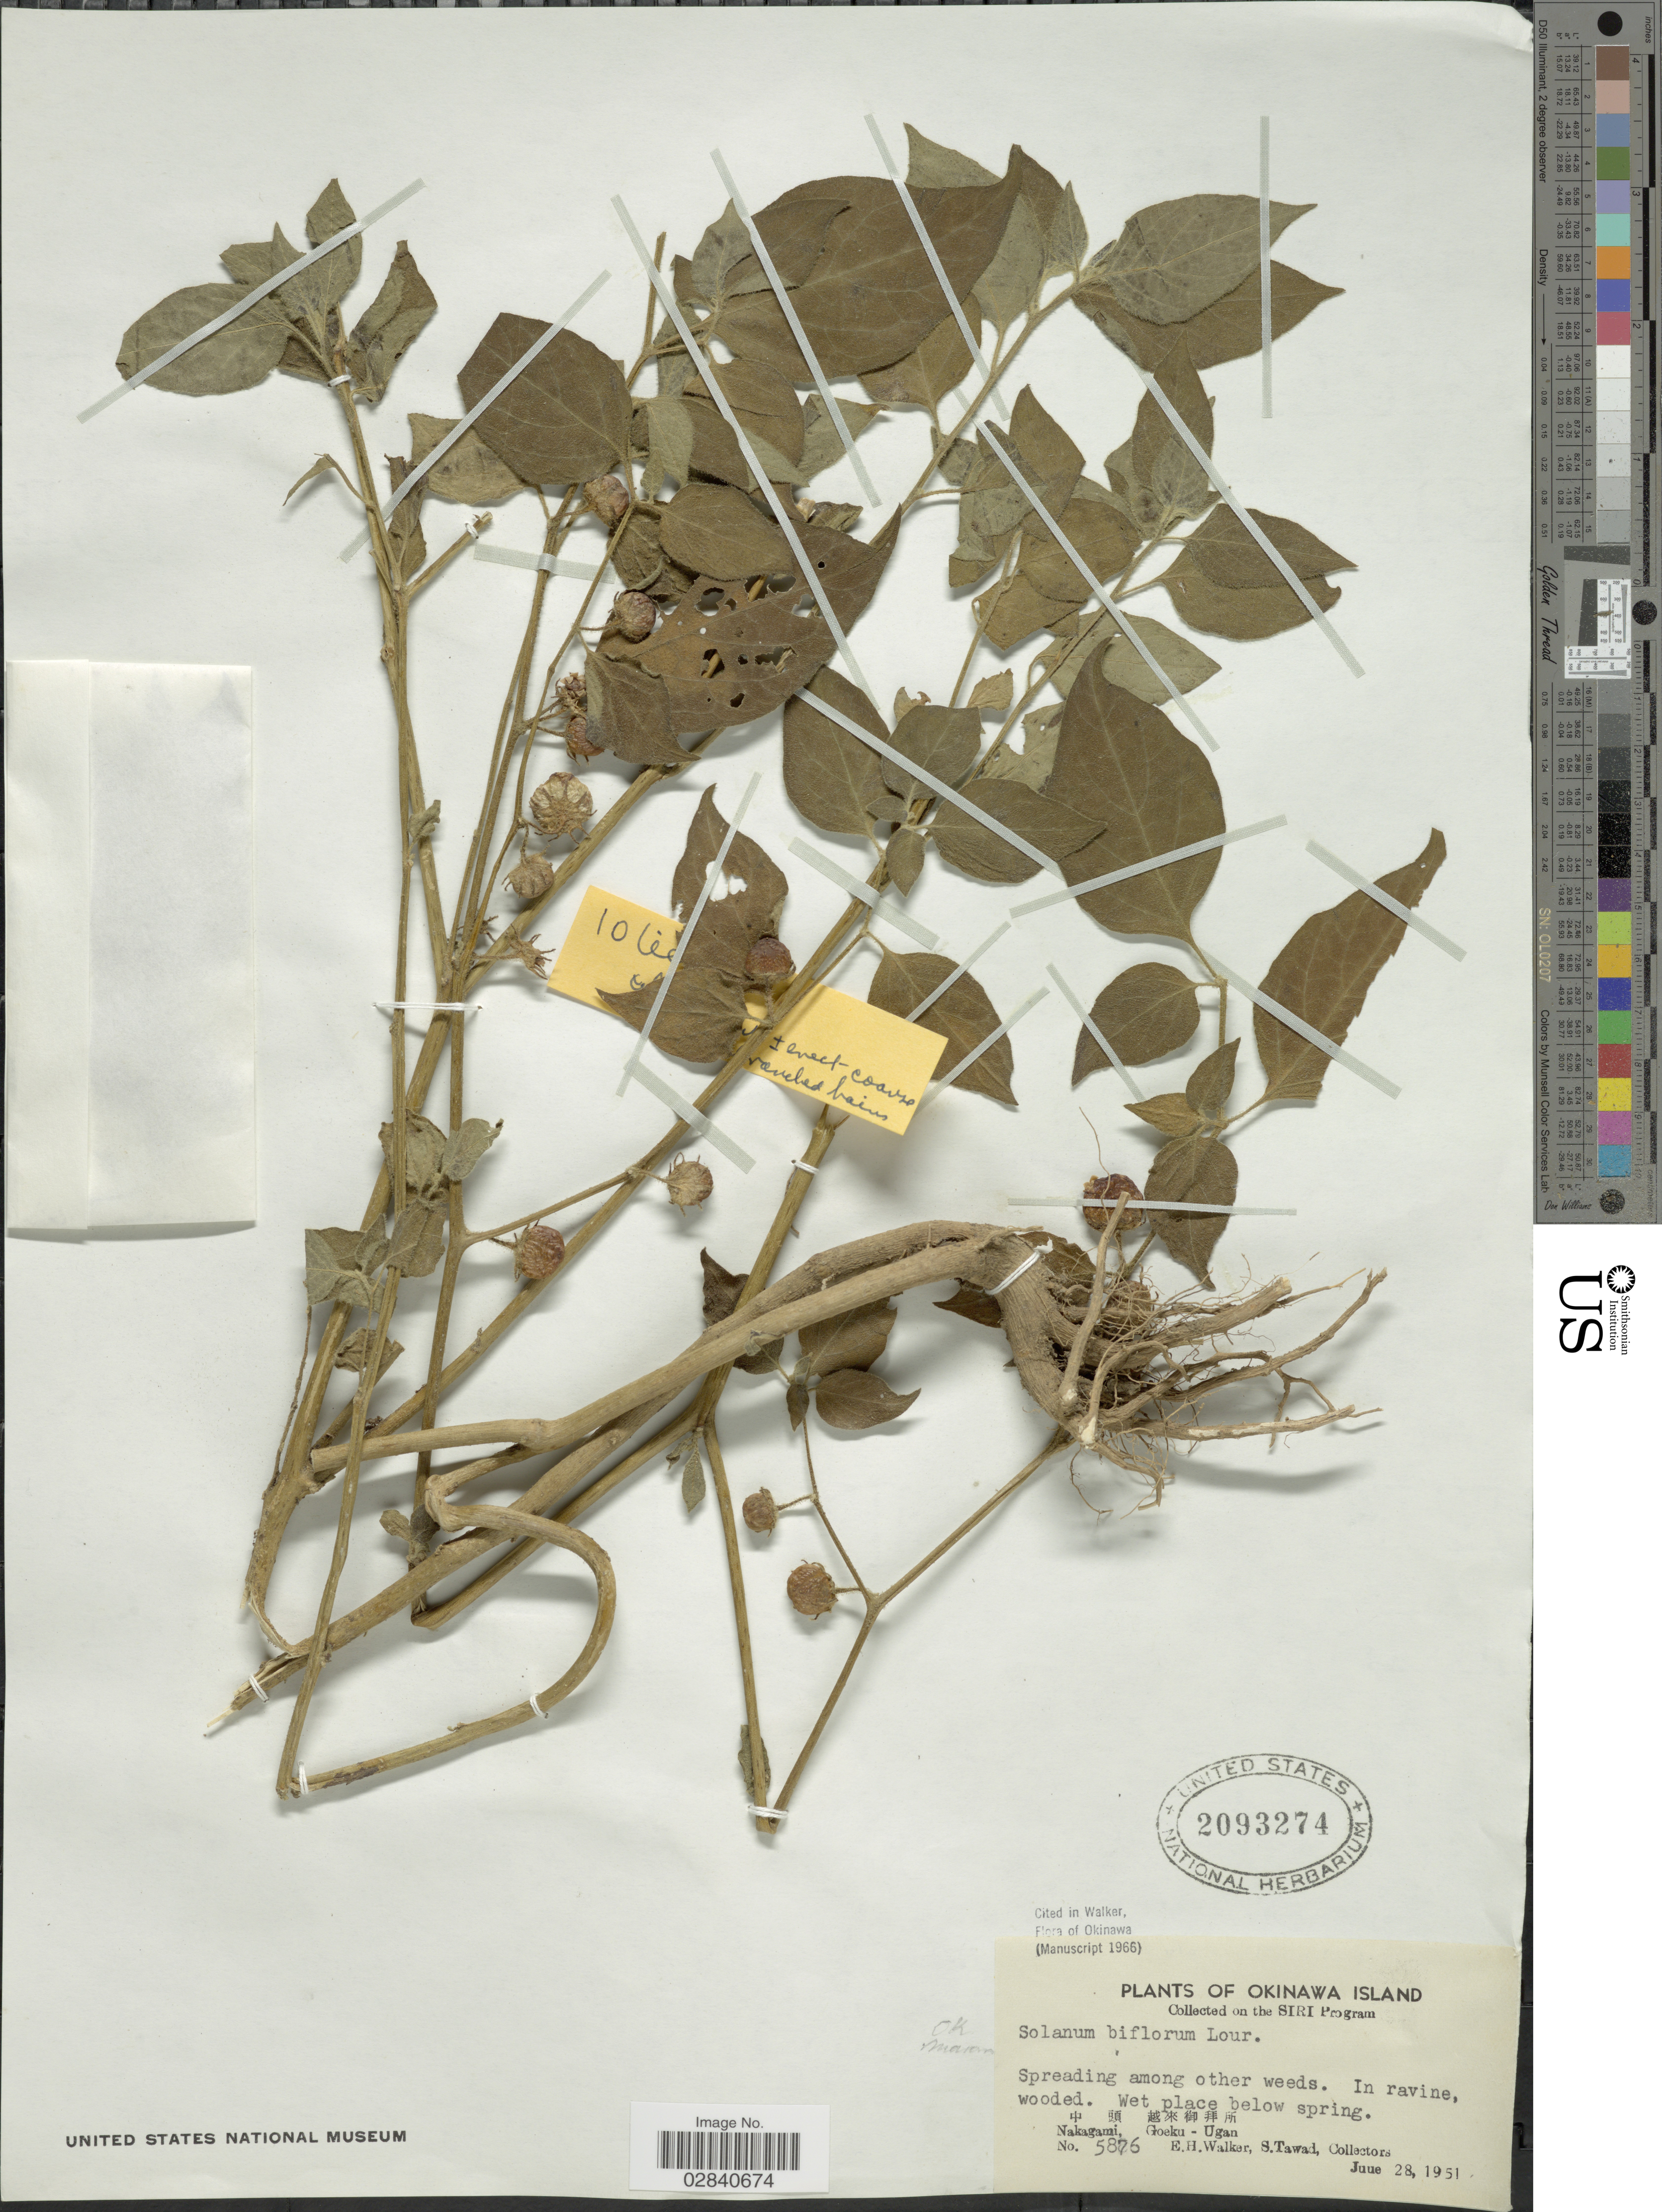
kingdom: Plantae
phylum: Tracheophyta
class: Magnoliopsida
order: Solanales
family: Solanaceae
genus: Lycianthes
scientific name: Lycianthes biflora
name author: (Lour.) Bitter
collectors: E. H. Walker & S. Tawad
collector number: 5876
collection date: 1951-06-28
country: Japan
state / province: Okinawa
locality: Okinawa Island. Nakagami, Goeku-Ugan.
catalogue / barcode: US 2093274